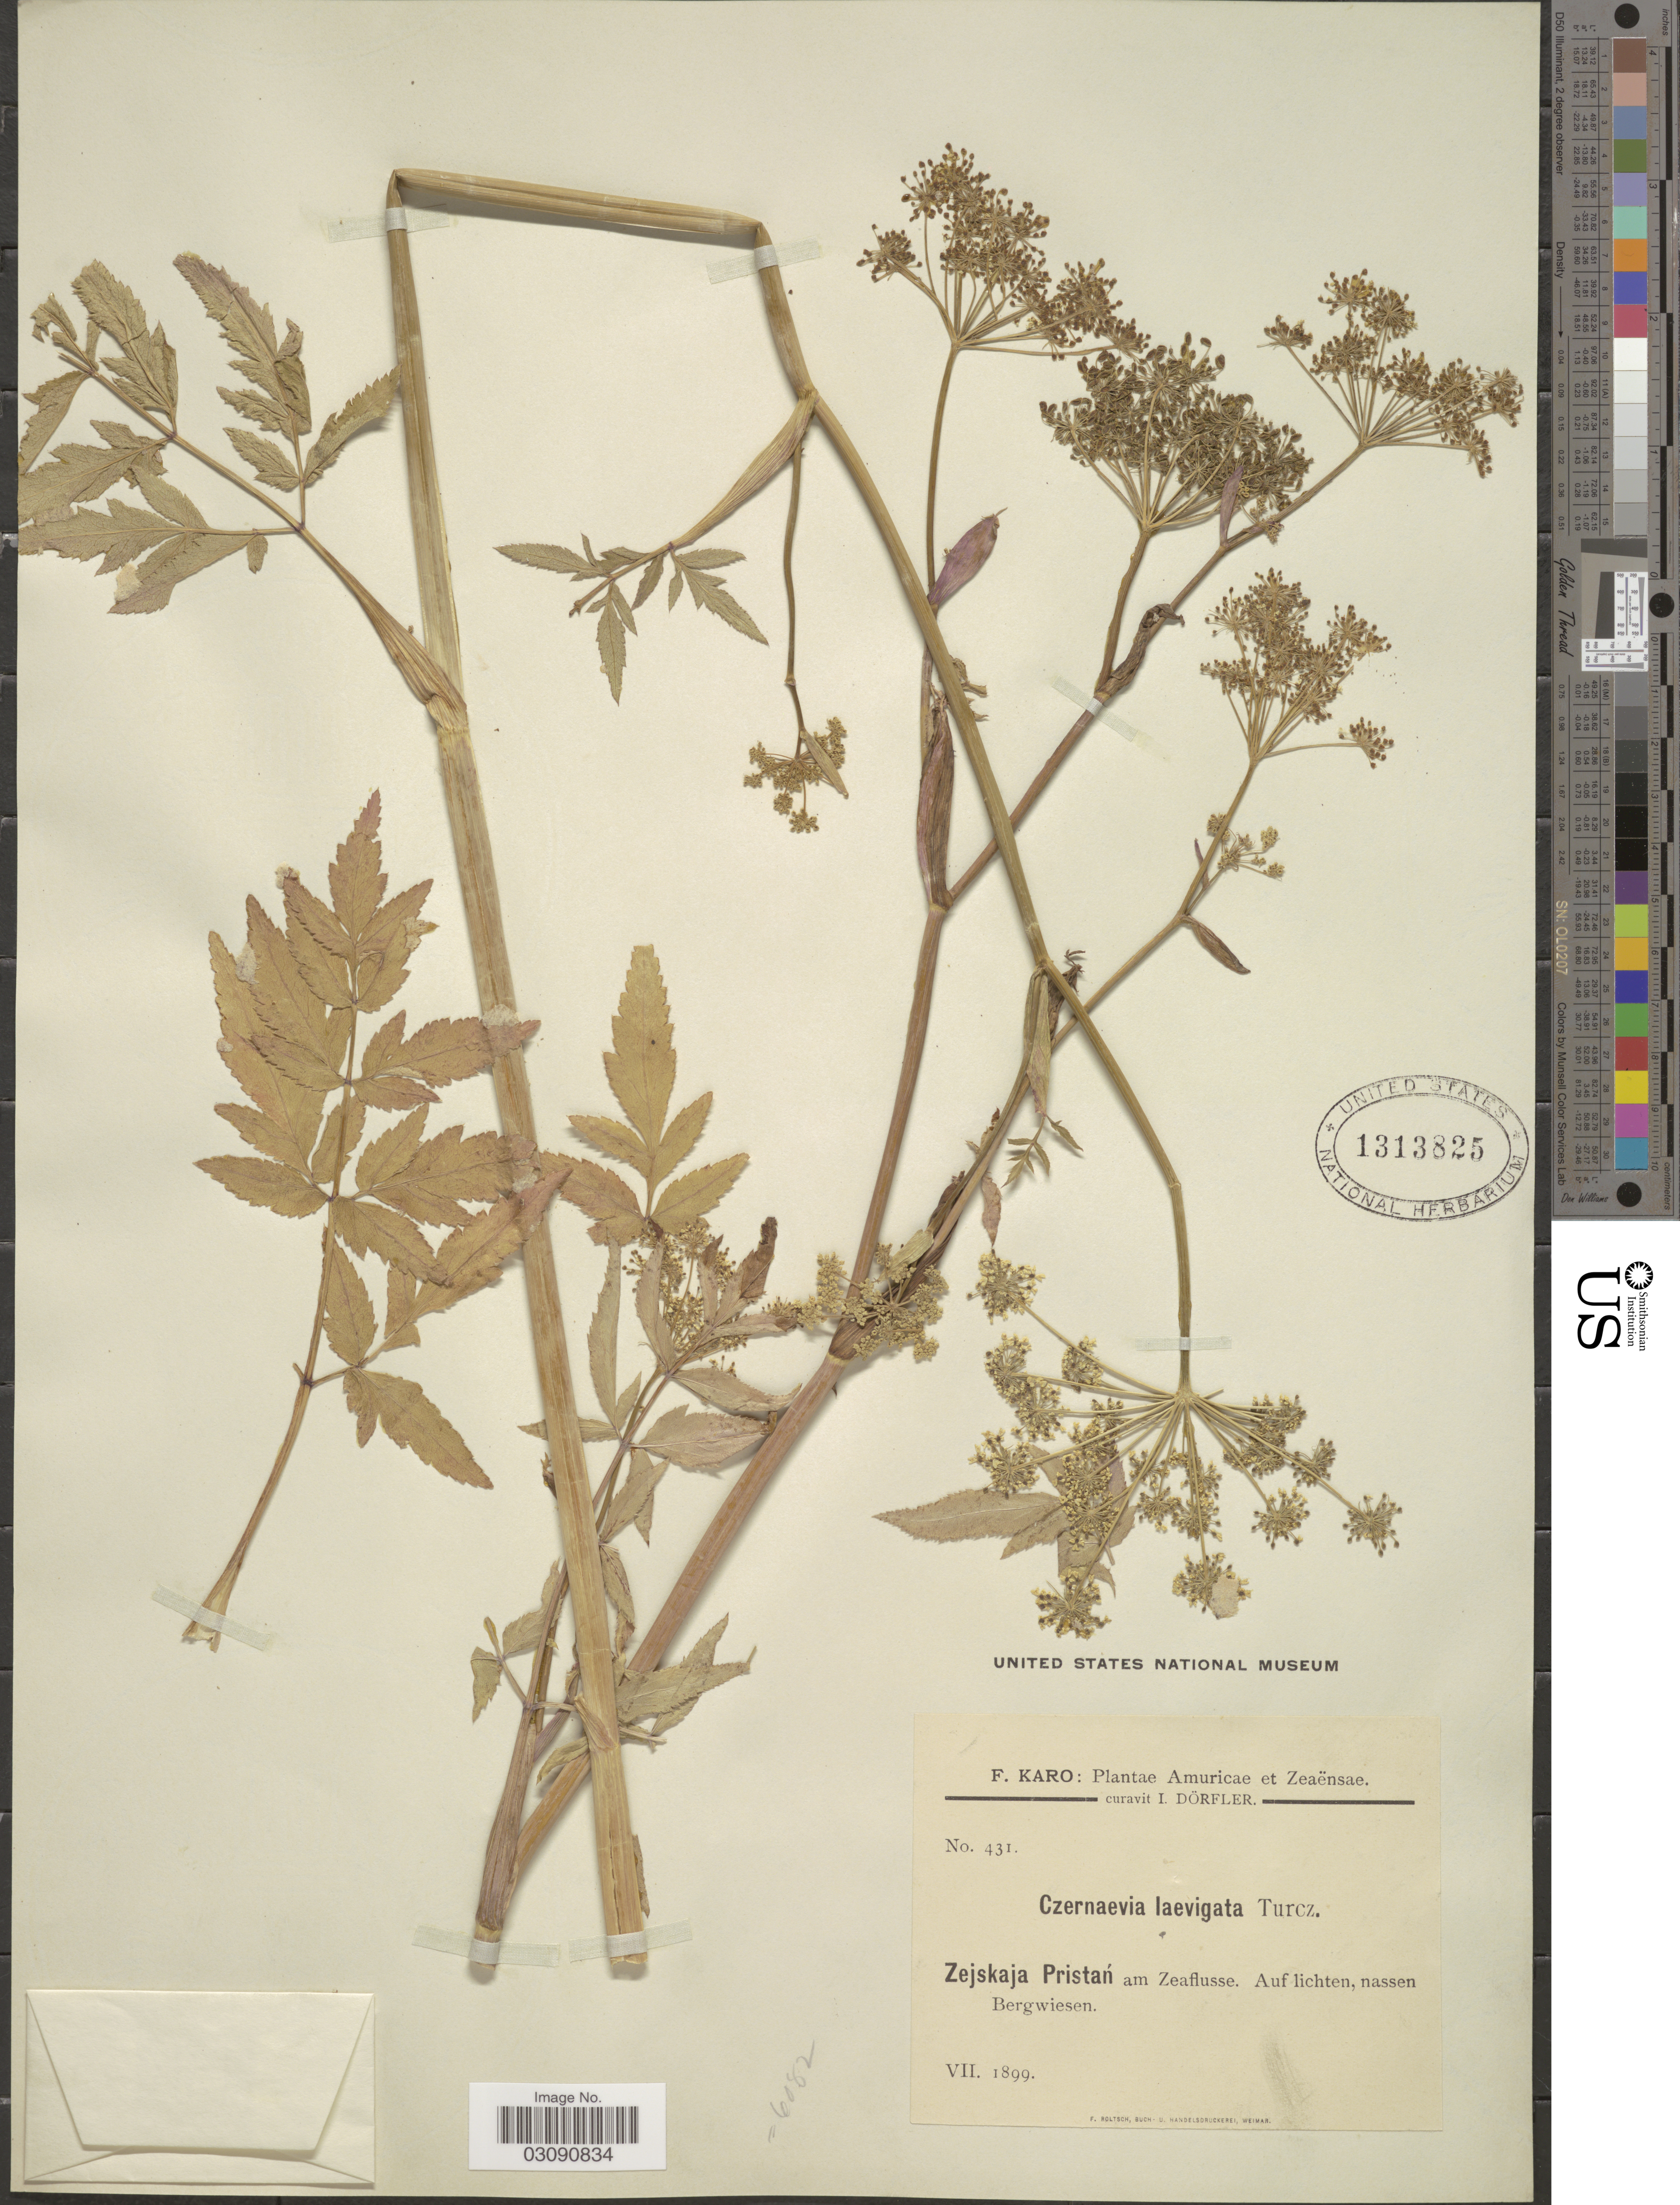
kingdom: Plantae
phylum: Tracheophyta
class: Magnoliopsida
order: Apiales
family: Apiaceae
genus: Czernaevia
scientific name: Czernaevia laevigata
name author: Turcz.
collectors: F. Karo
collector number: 431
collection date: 1899-07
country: Russian Federation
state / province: Amur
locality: Zejskaja Pristán am Zeaflusse, Auf lichten, nassen Bergwiesen.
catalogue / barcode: US 1313825